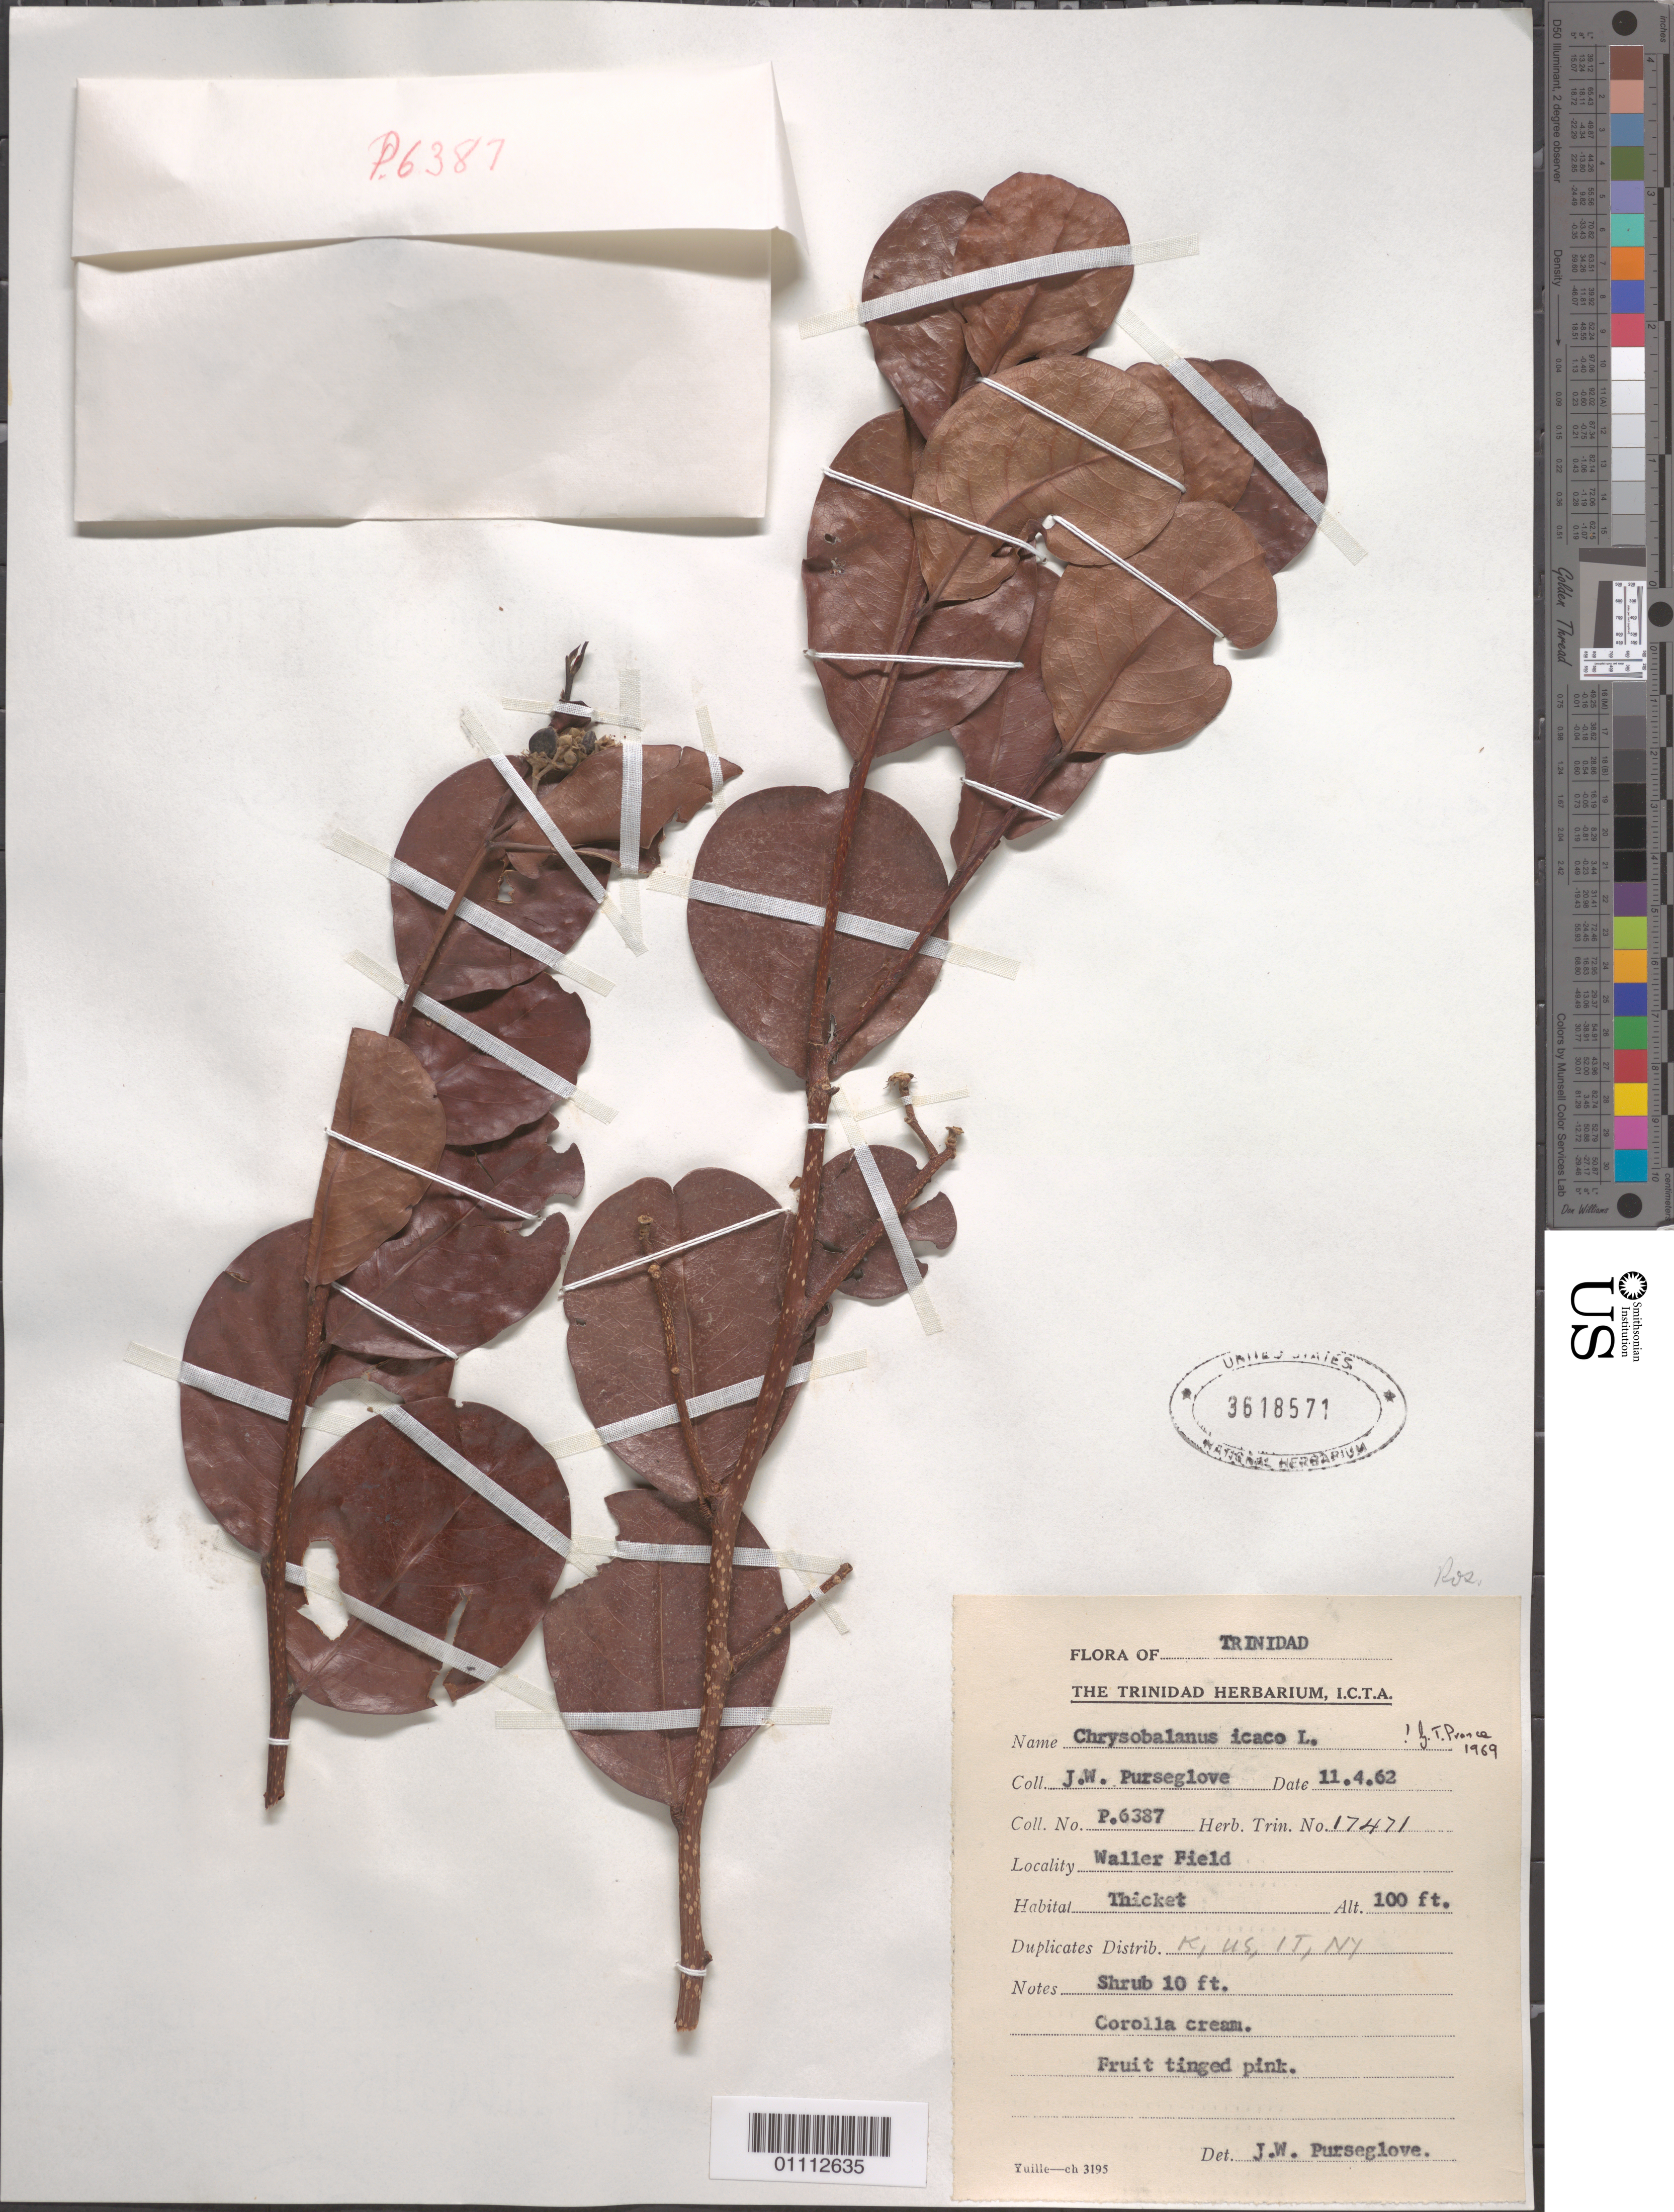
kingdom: Plantae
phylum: Tracheophyta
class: Magnoliopsida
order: Malpighiales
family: Chrysobalanaceae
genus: Chrysobalanus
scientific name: Chrysobalanus icaco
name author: L.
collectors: J. Purseglove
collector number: P. 6387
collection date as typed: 04 Nov 1962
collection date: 1962-11-04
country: Trinidad and Tobago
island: Trinidad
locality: Waller Field. Thicket.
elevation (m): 30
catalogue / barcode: US 3618571